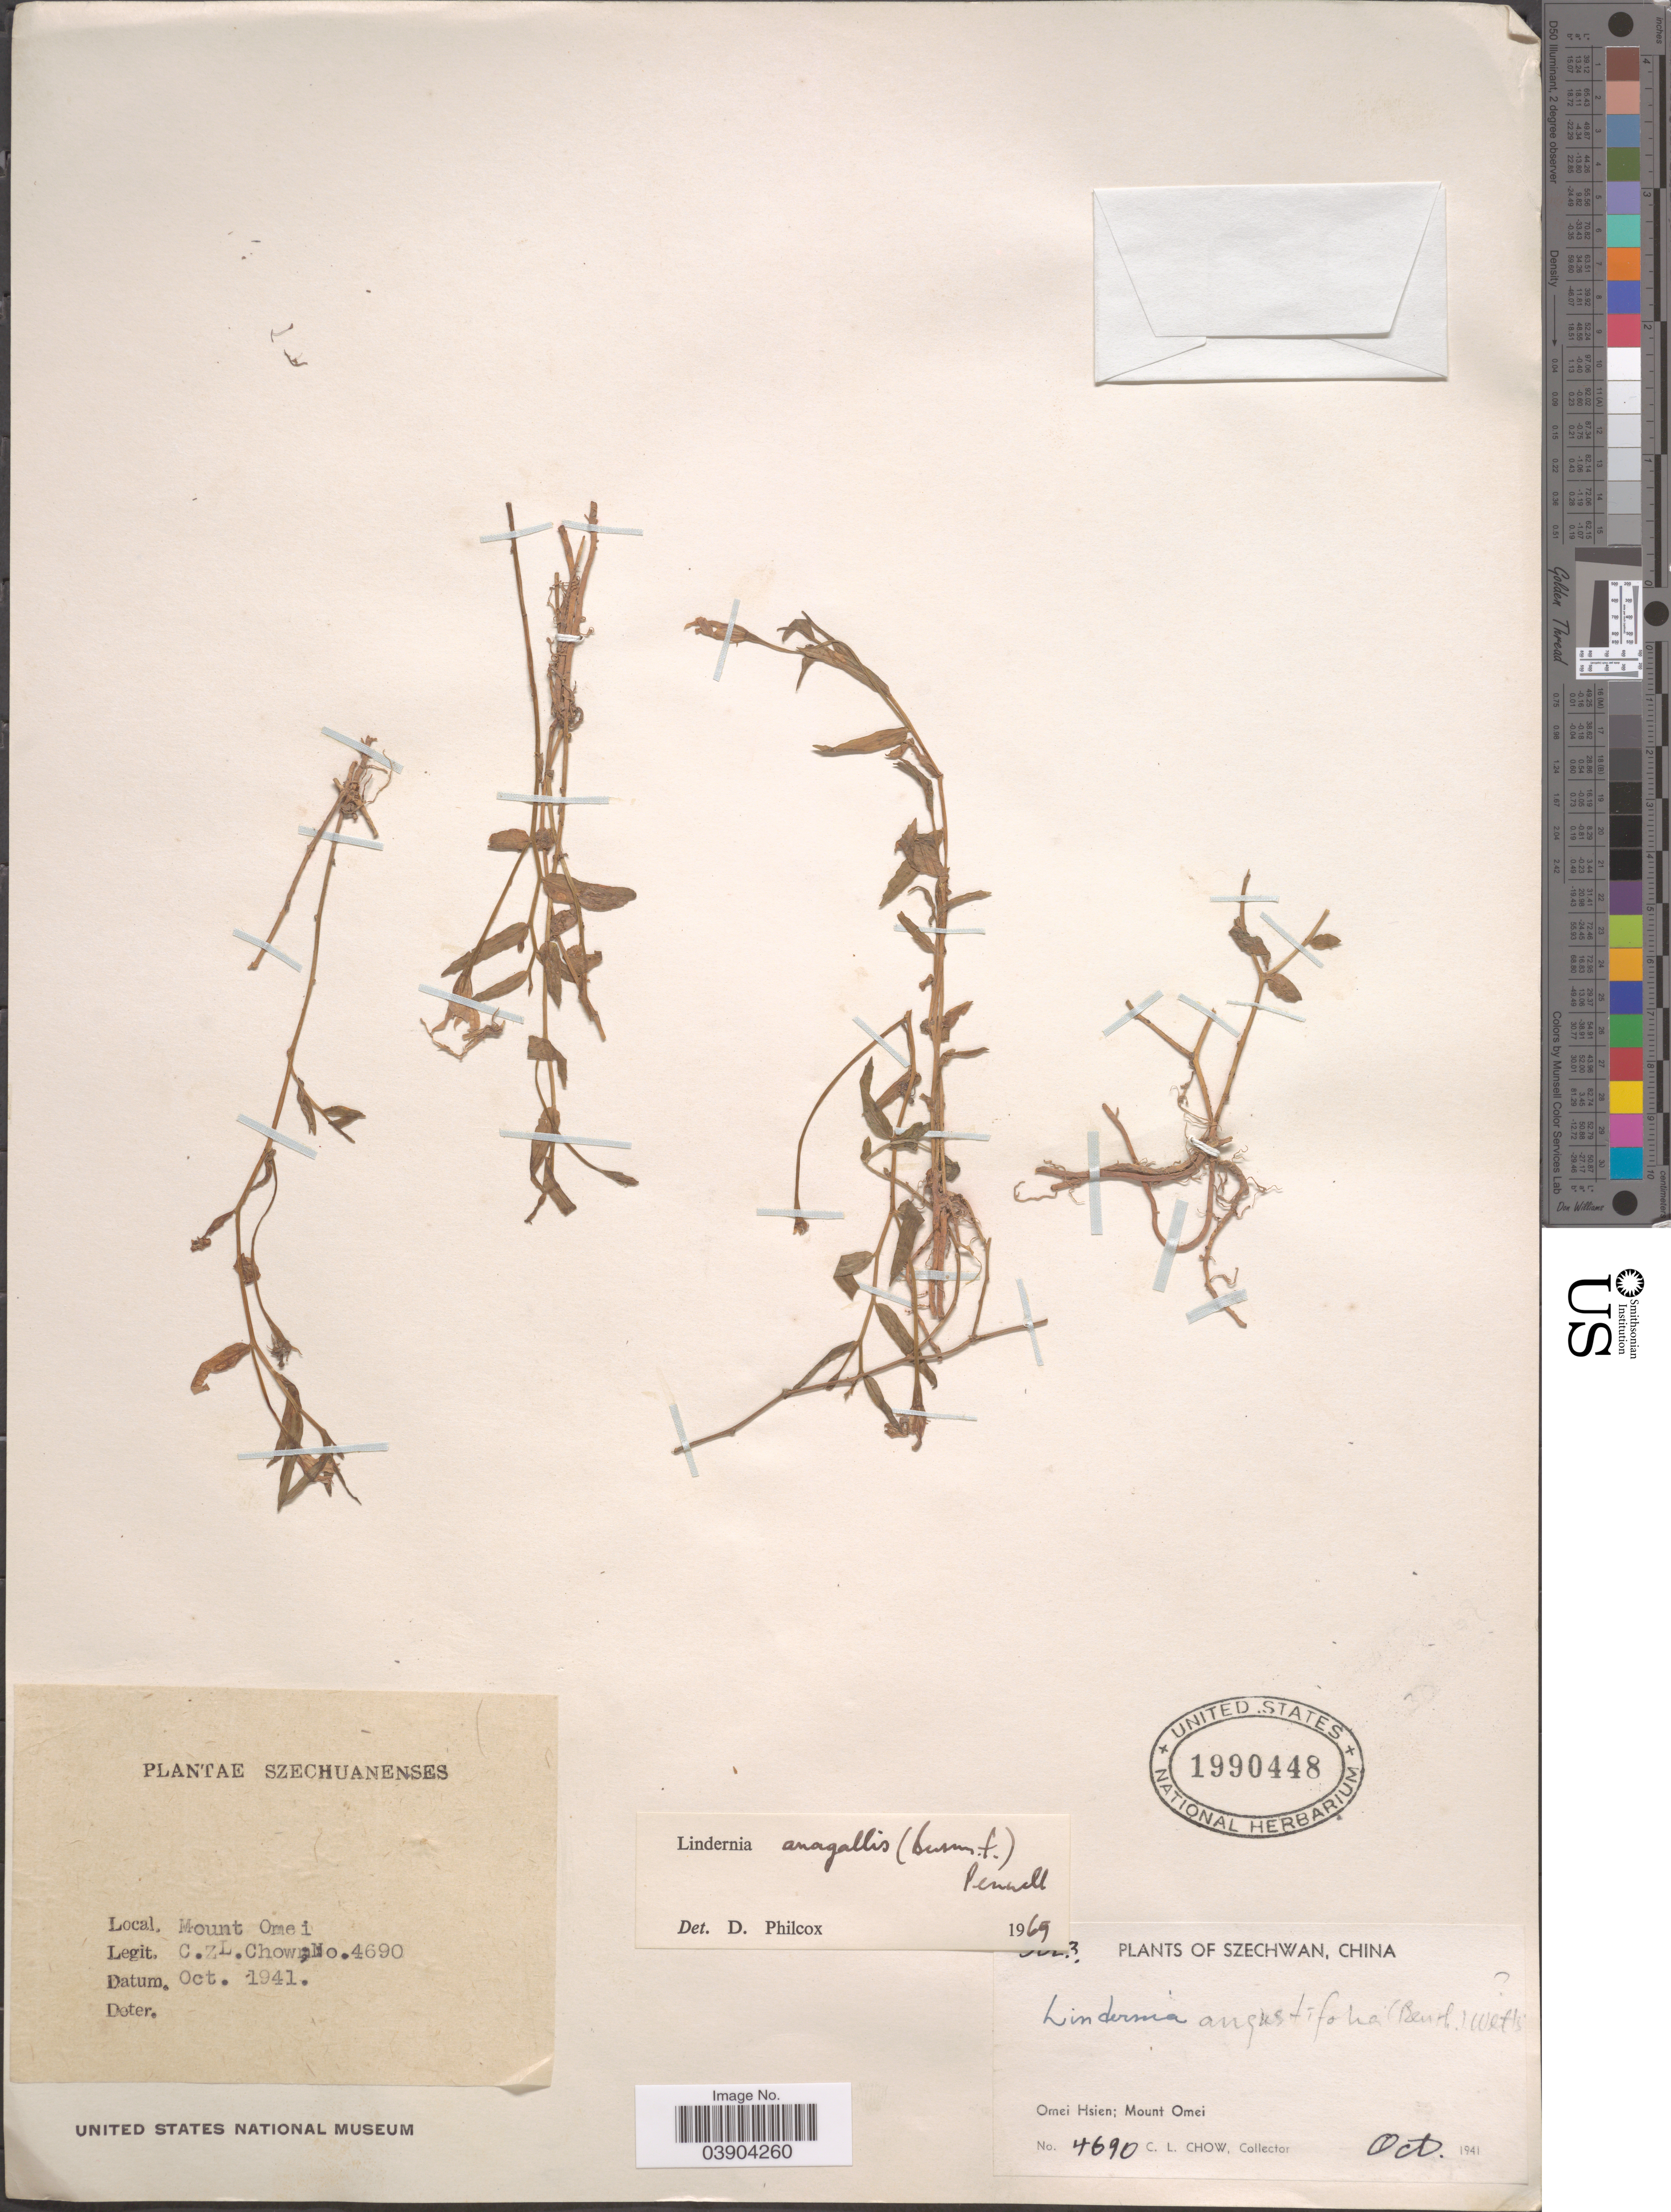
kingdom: Plantae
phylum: Tracheophyta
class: Magnoliopsida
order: Lamiales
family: Linderniaceae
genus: Lindernia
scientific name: Lindernia anagallis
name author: (Burm. f.) Pennell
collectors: C. Chow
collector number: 4690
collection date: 1941-10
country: China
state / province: Sichuan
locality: Szechwan. Omei Hsien; Mount Omei.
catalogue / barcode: US 1990448